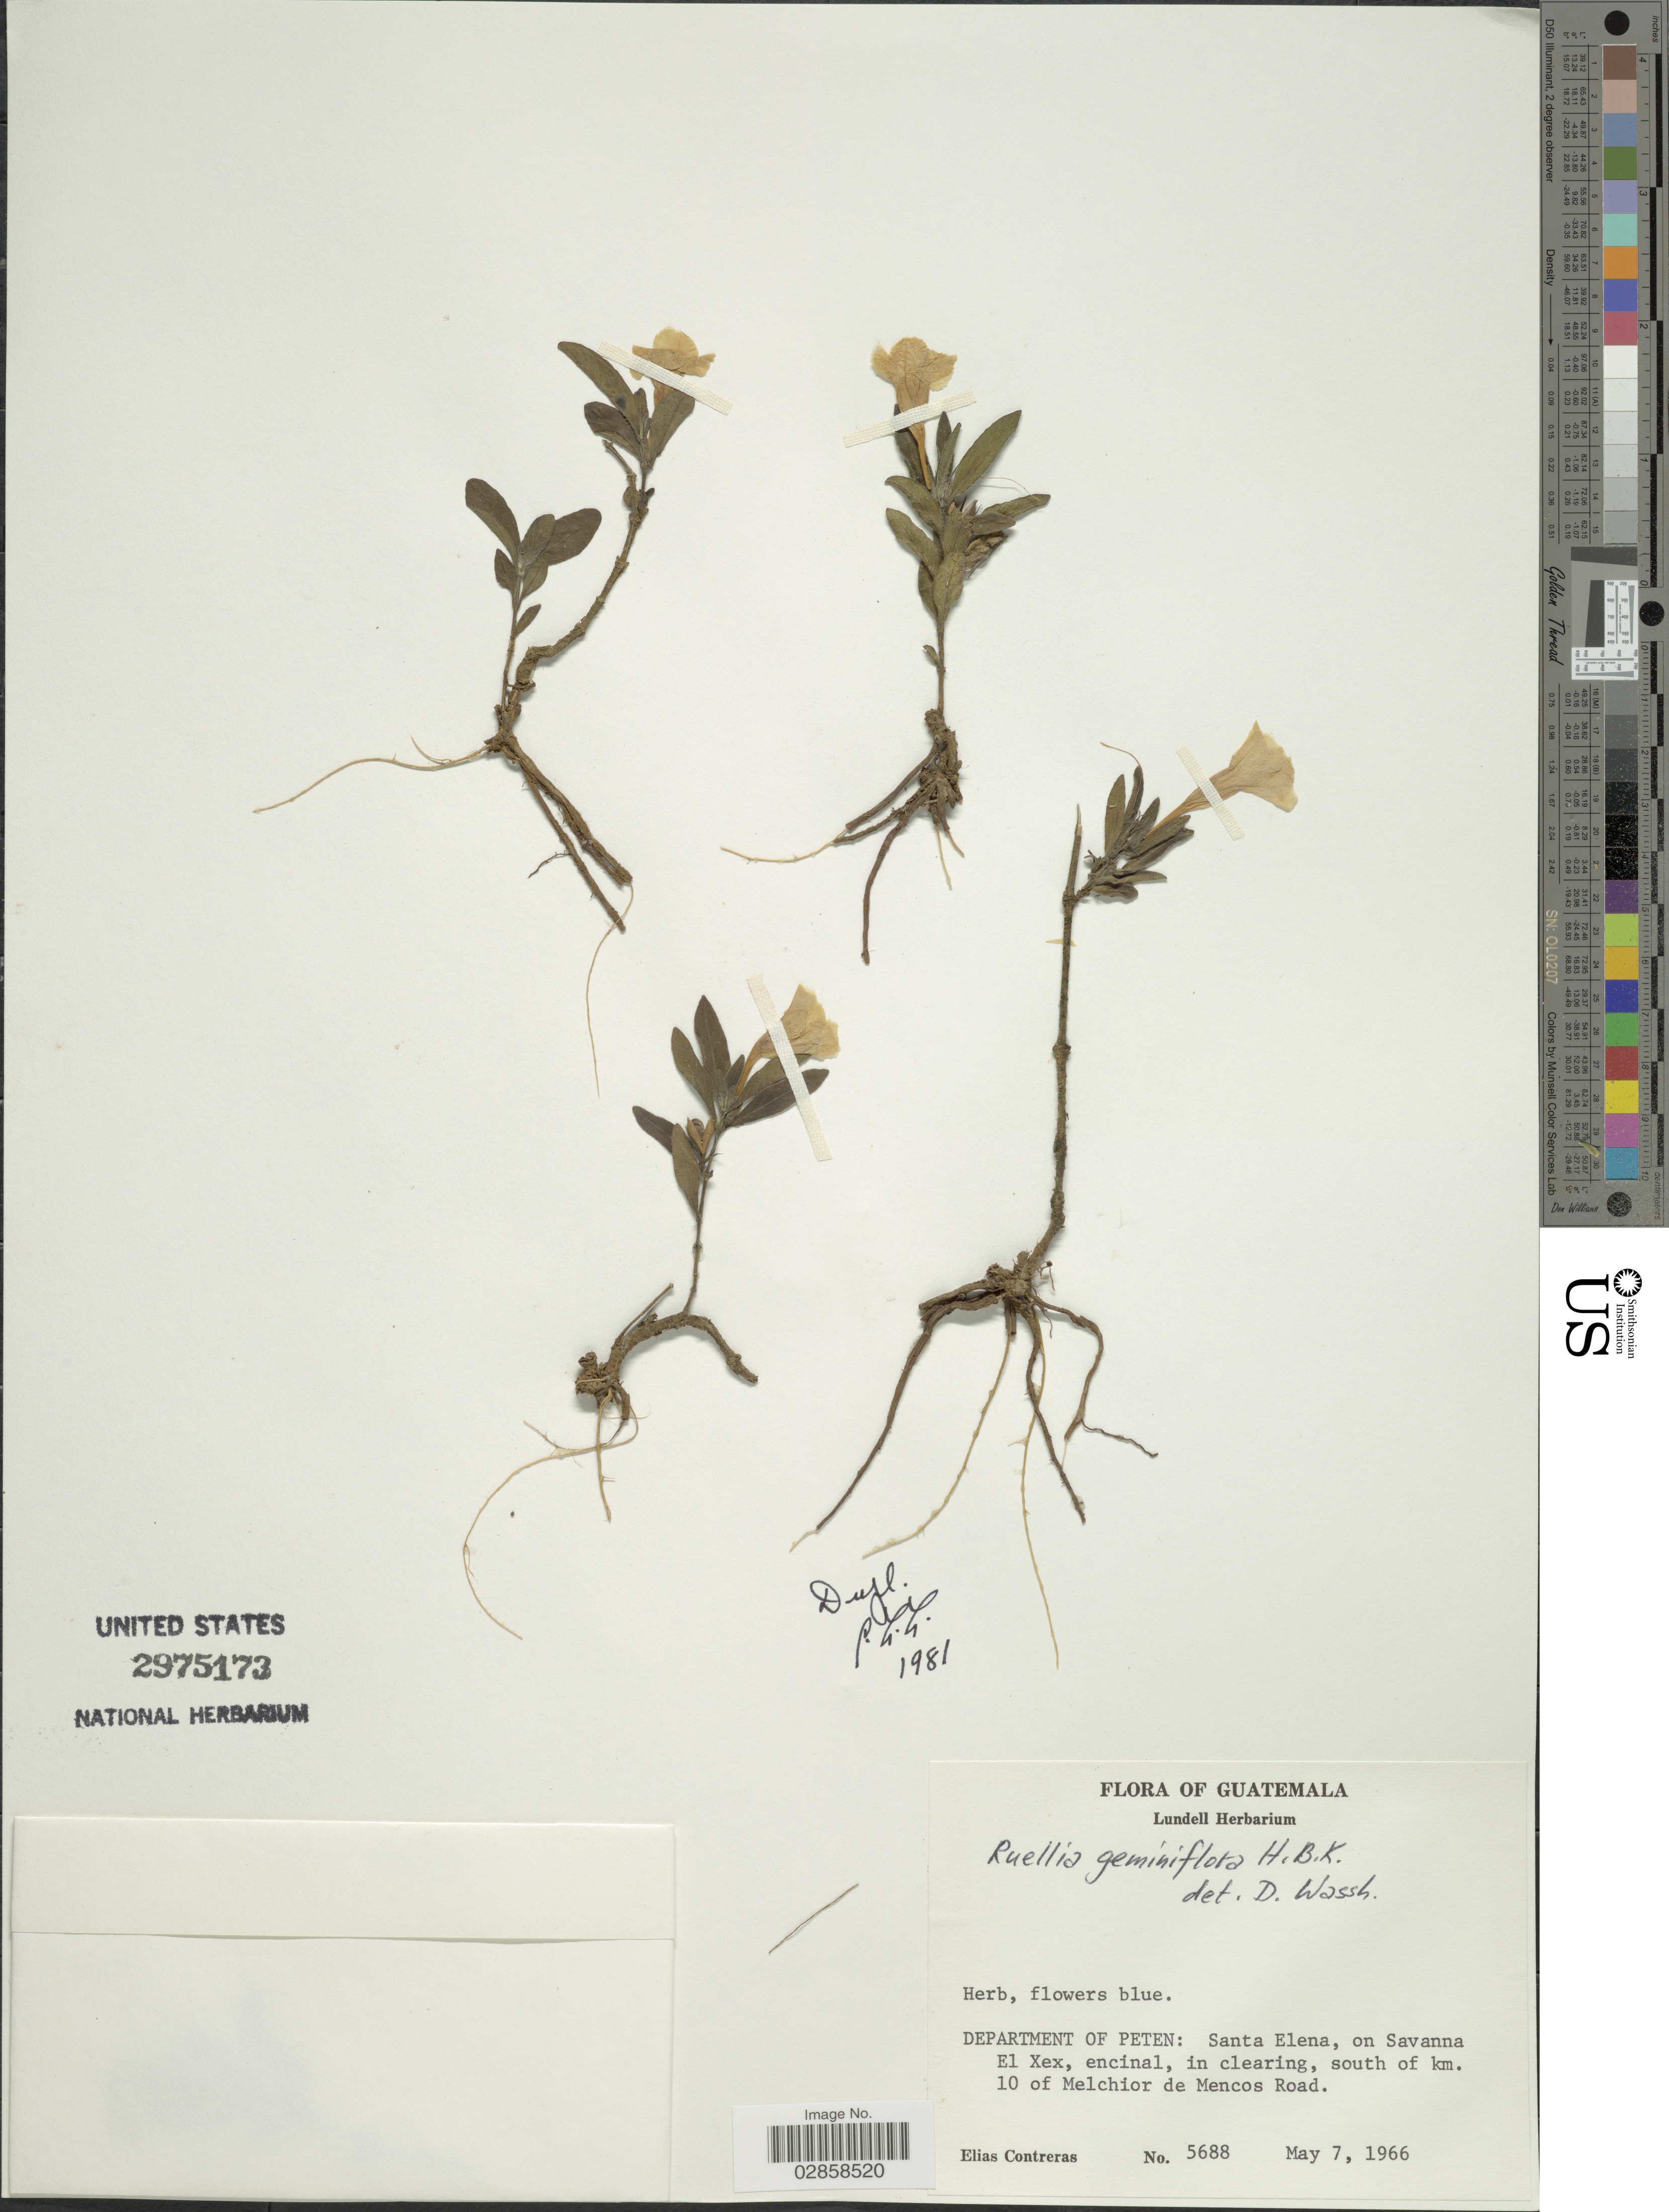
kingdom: Plantae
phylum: Tracheophyta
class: Magnoliopsida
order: Lamiales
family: Acanthaceae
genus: Ruellia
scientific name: Ruellia geminiflora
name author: Kunth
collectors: E. Contreras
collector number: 5688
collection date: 1966-05-07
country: Guatemala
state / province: El Petén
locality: Department of Peten: Santa Elena, on Savanna El Xex, encinal, in clearing, south of km. 10 of Melchior de Mencos Road.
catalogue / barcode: US 2975173